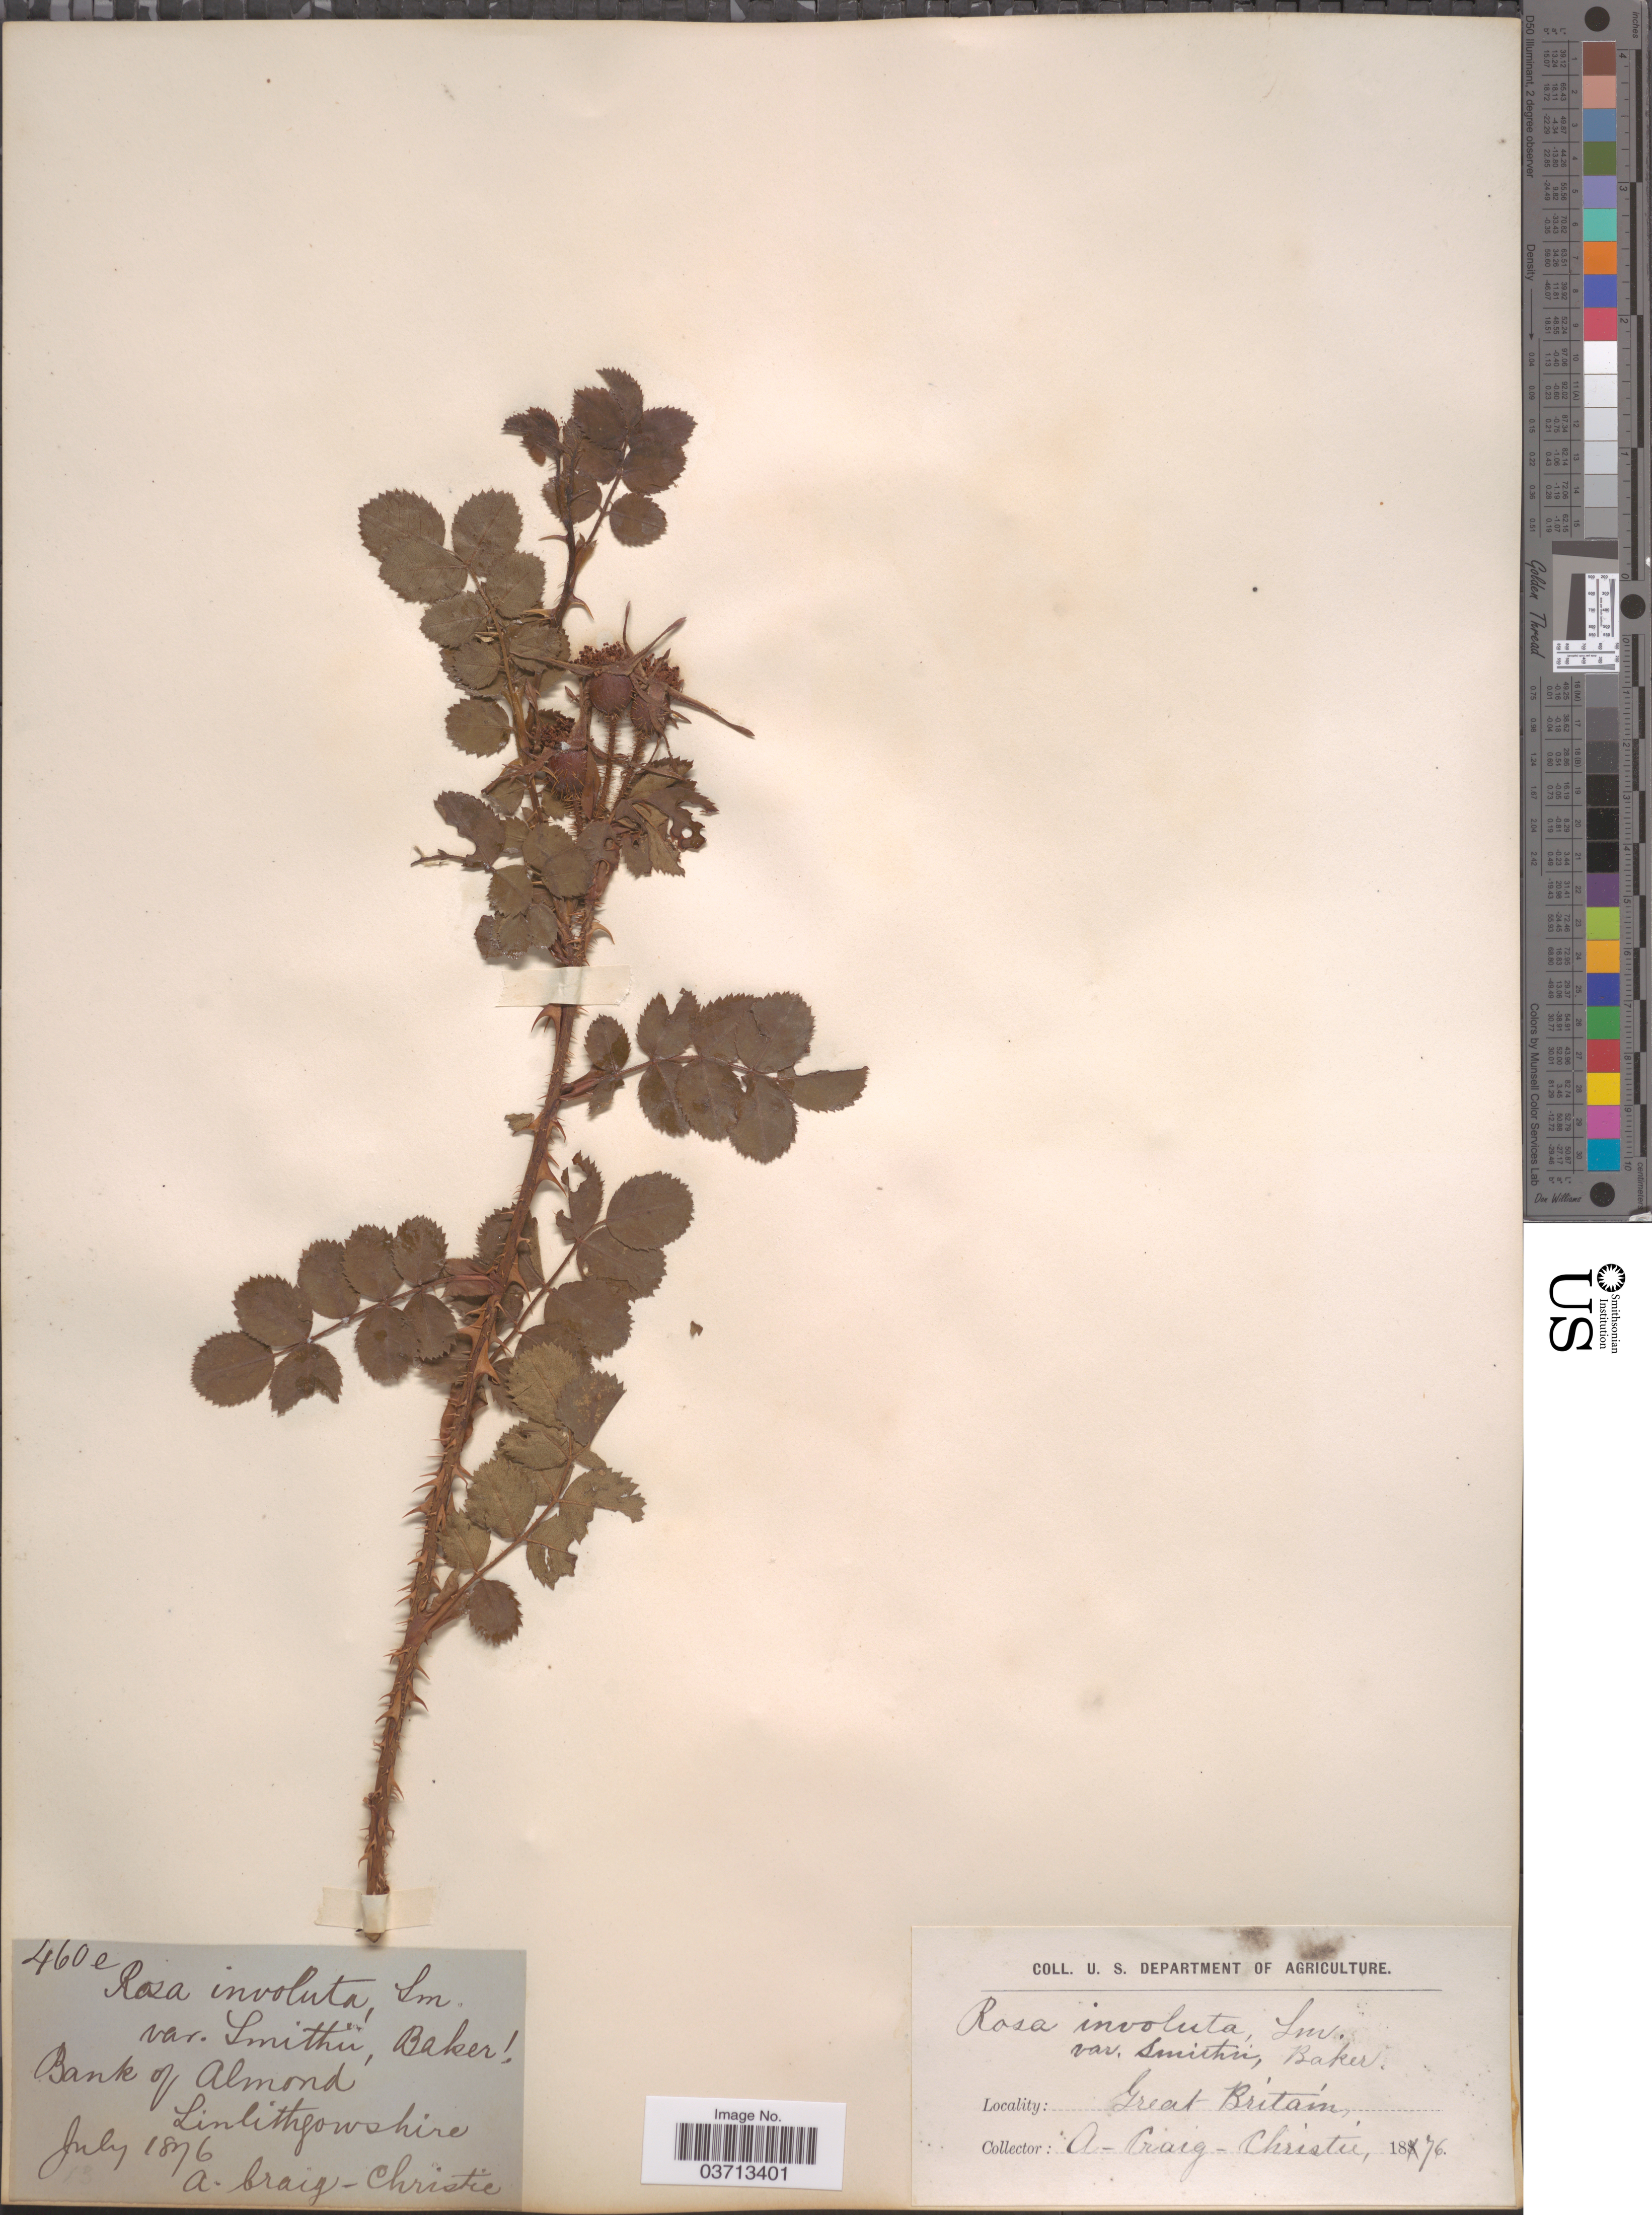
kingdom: Plantae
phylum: Tracheophyta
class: Magnoliopsida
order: Rosales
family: Rosaceae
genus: Rosa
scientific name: Rosa involuta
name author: Sm.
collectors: A. Craig-Christie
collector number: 460e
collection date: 1876-07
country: United Kingdom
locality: Bank of Almond. Linlithgowshire. Great Britain.